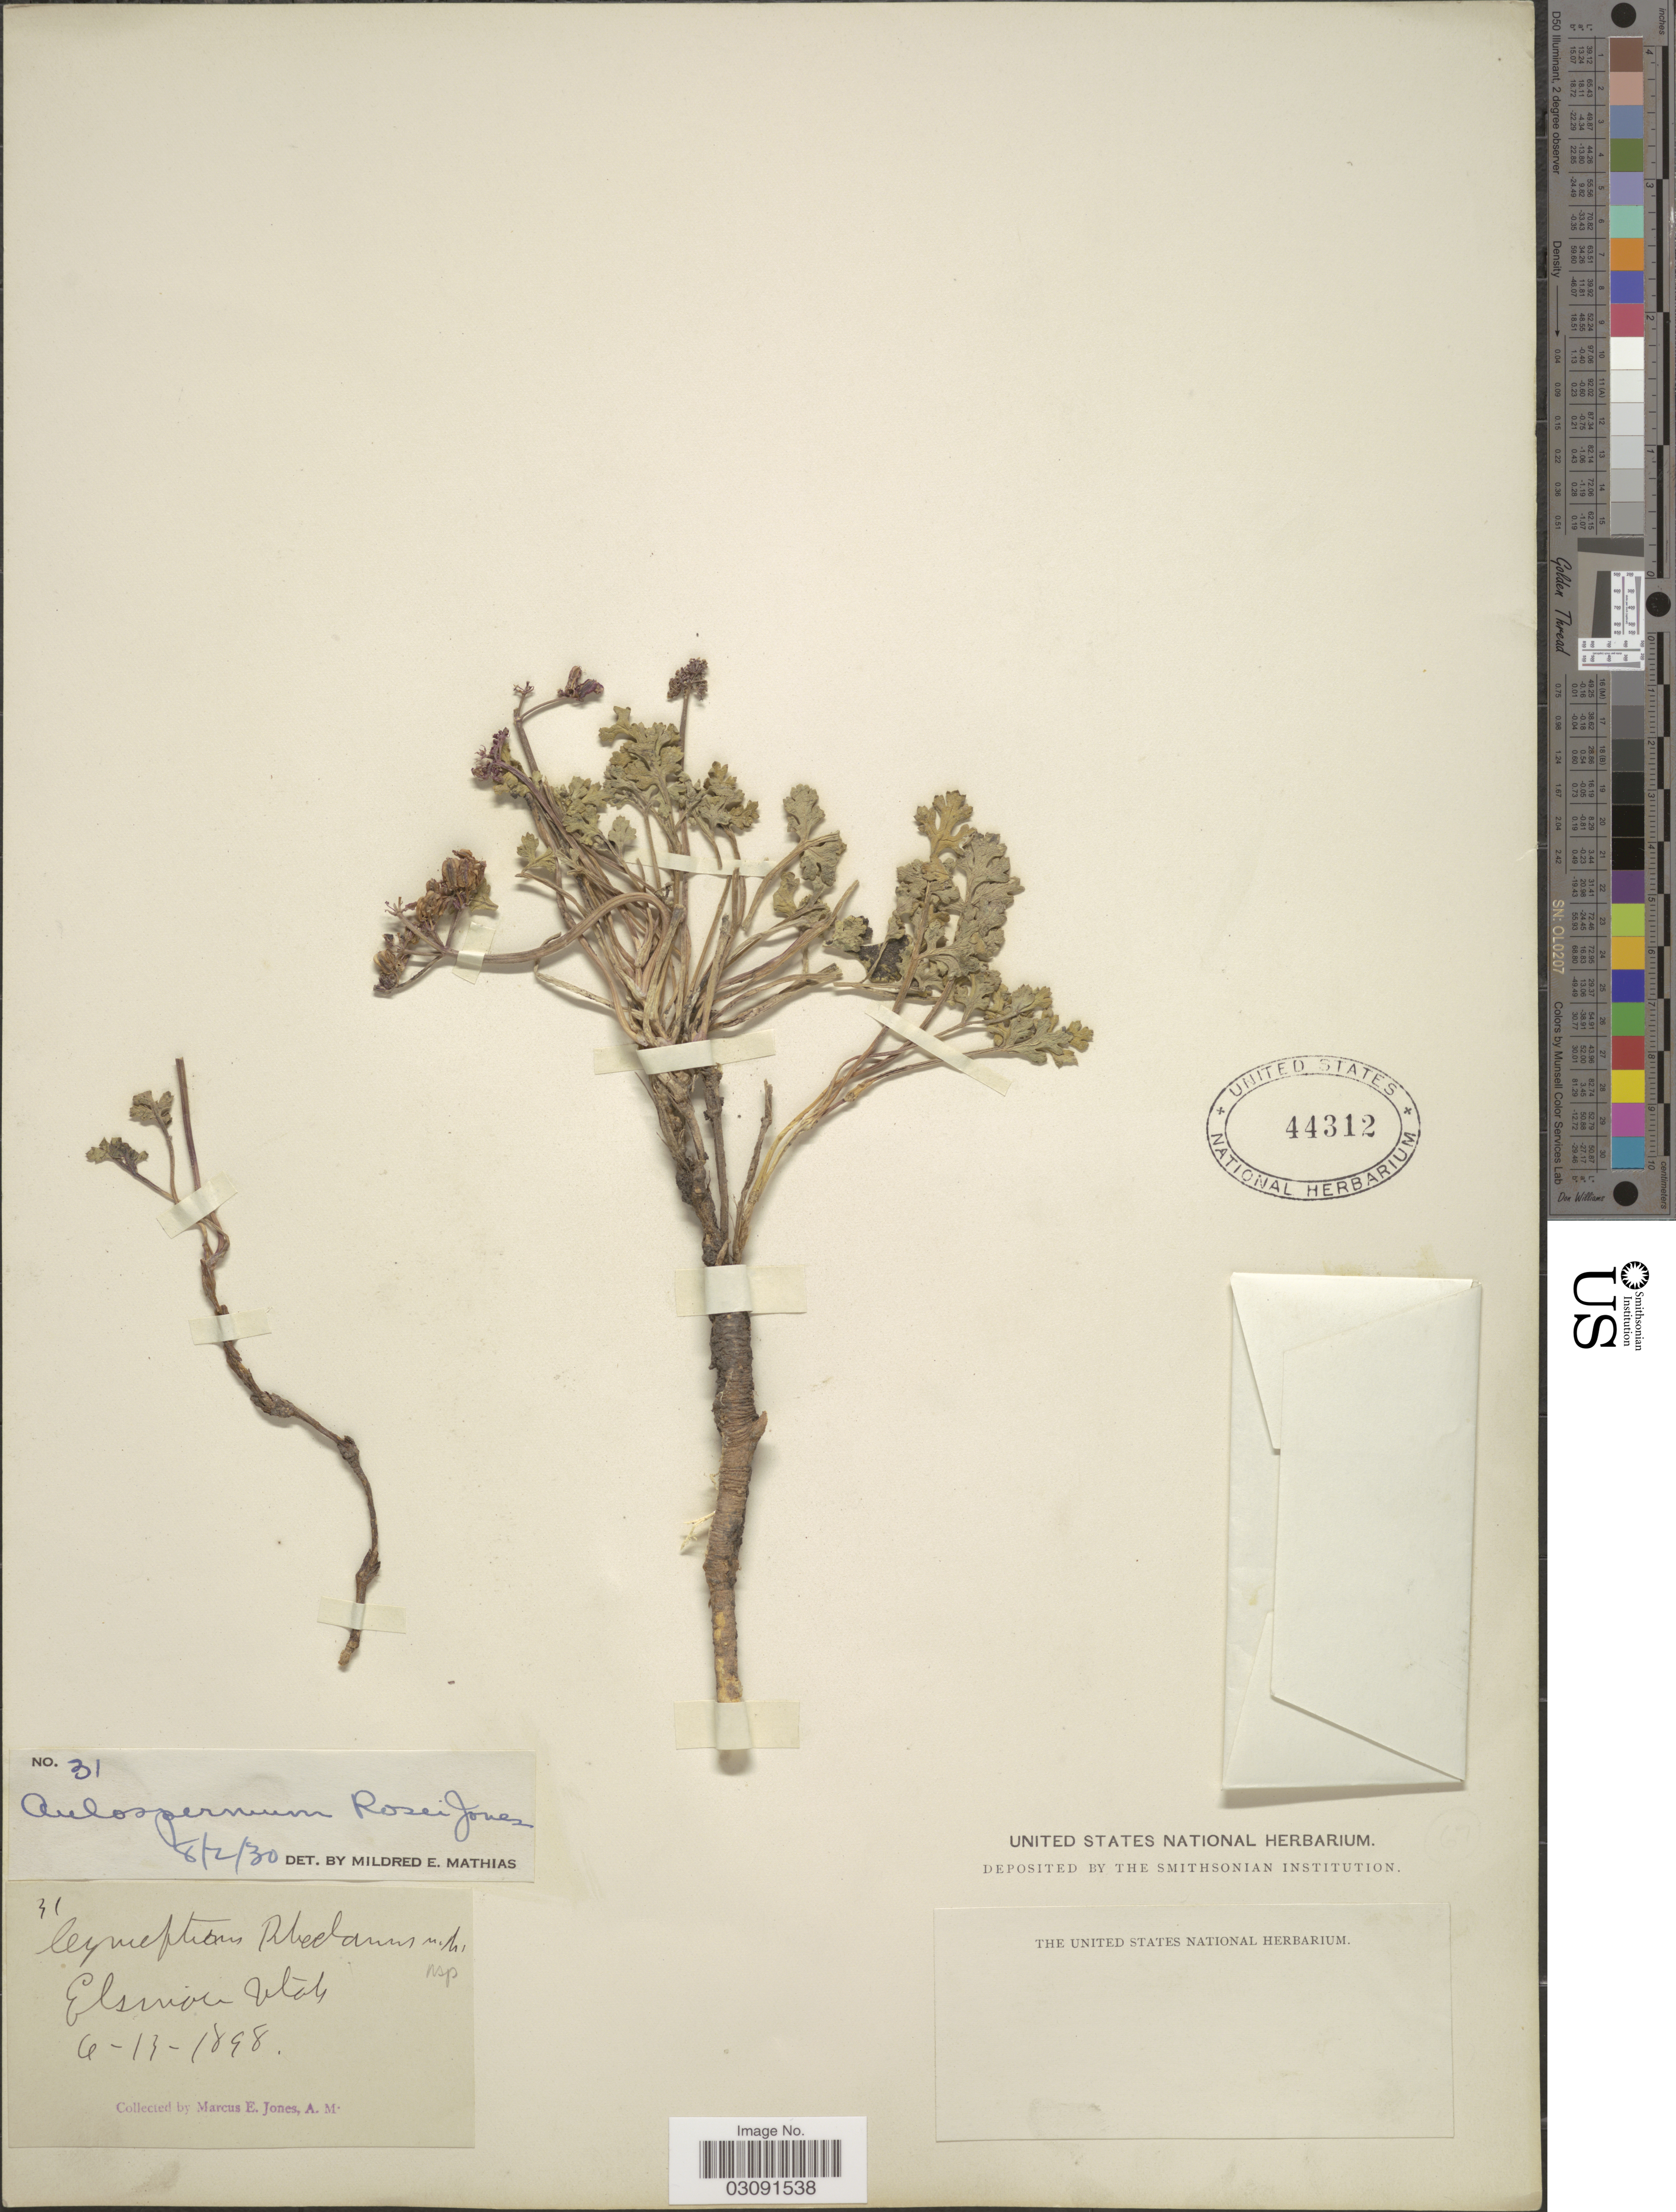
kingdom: Plantae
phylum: Tracheophyta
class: Magnoliopsida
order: Apiales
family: Apiaceae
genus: Cymopterus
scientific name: Cymopterus rosei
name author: (M.E. Jones) Goodrich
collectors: M. E. Jones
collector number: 31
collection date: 1898-06-13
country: United States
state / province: Utah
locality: Elsinore, Utah.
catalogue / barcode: US 44312